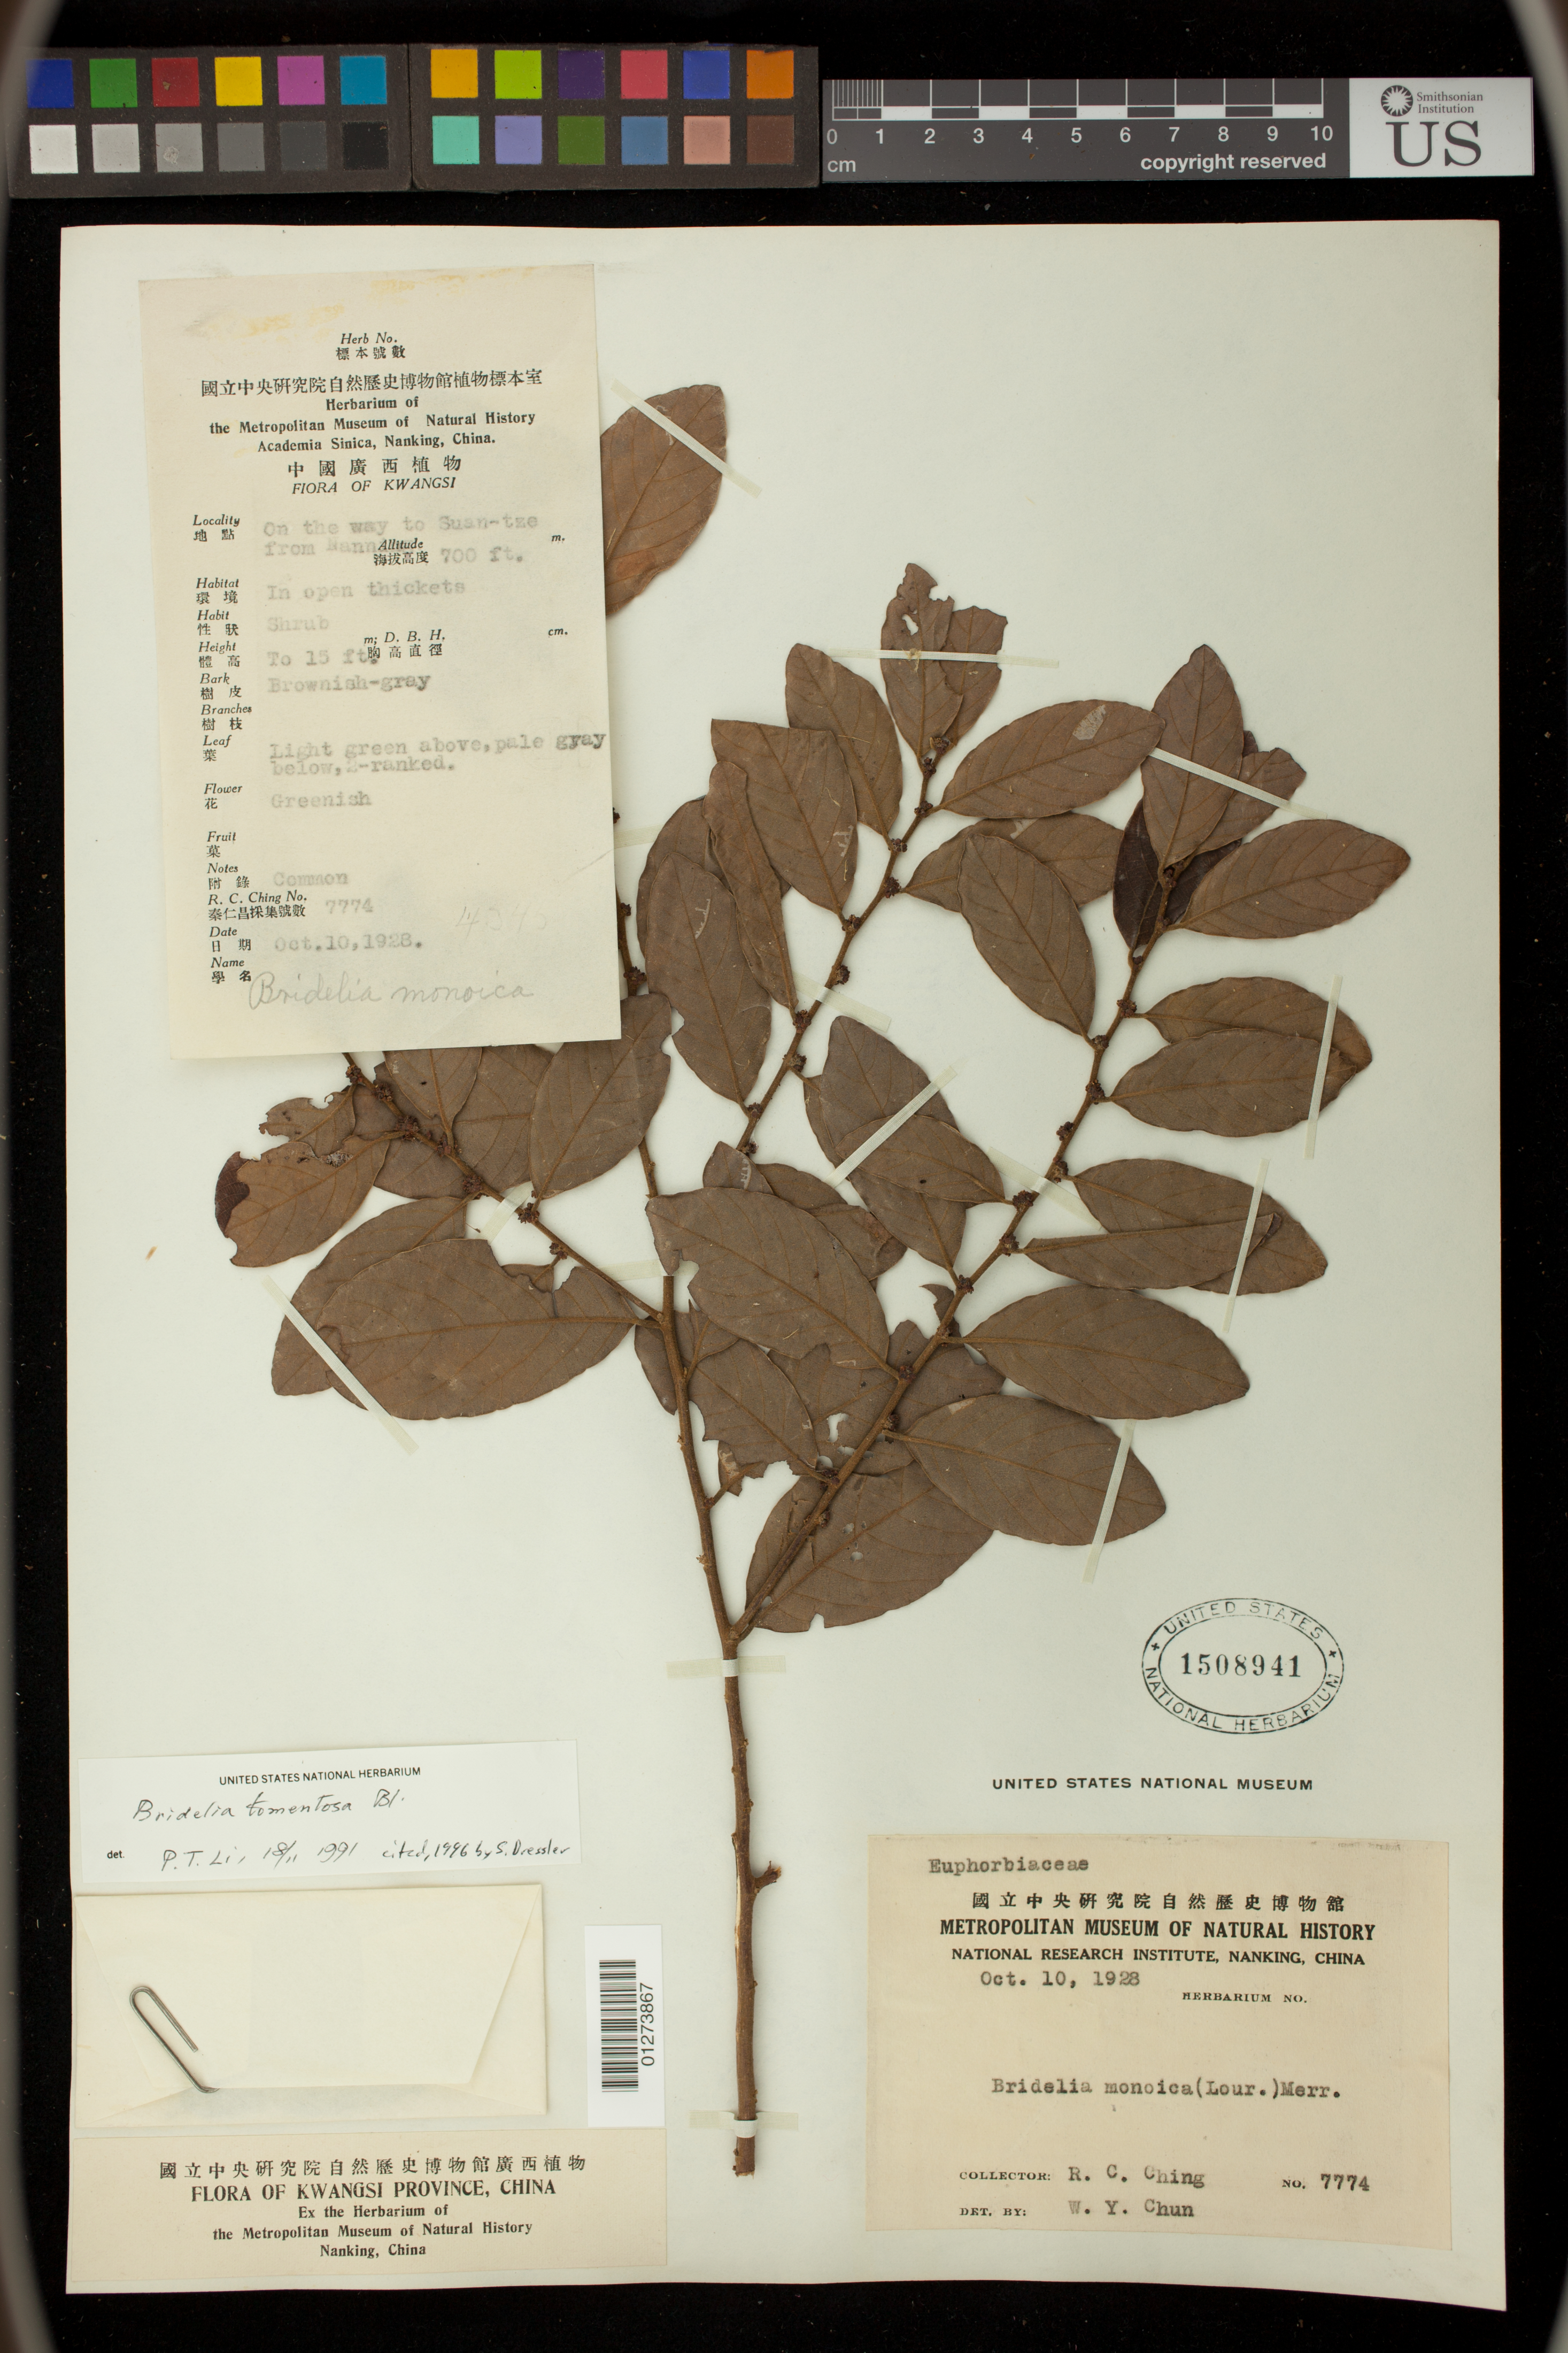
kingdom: Plantae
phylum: Tracheophyta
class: Magnoliopsida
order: Malpighiales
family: Phyllanthaceae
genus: Bridelia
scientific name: Bridelia tomentosa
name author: Blume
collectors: R. C. Ching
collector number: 7774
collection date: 1928-10-10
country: China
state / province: Guangxi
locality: On the way to Suan-tze from Nann---, Kwangsi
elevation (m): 213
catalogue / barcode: US 1508941